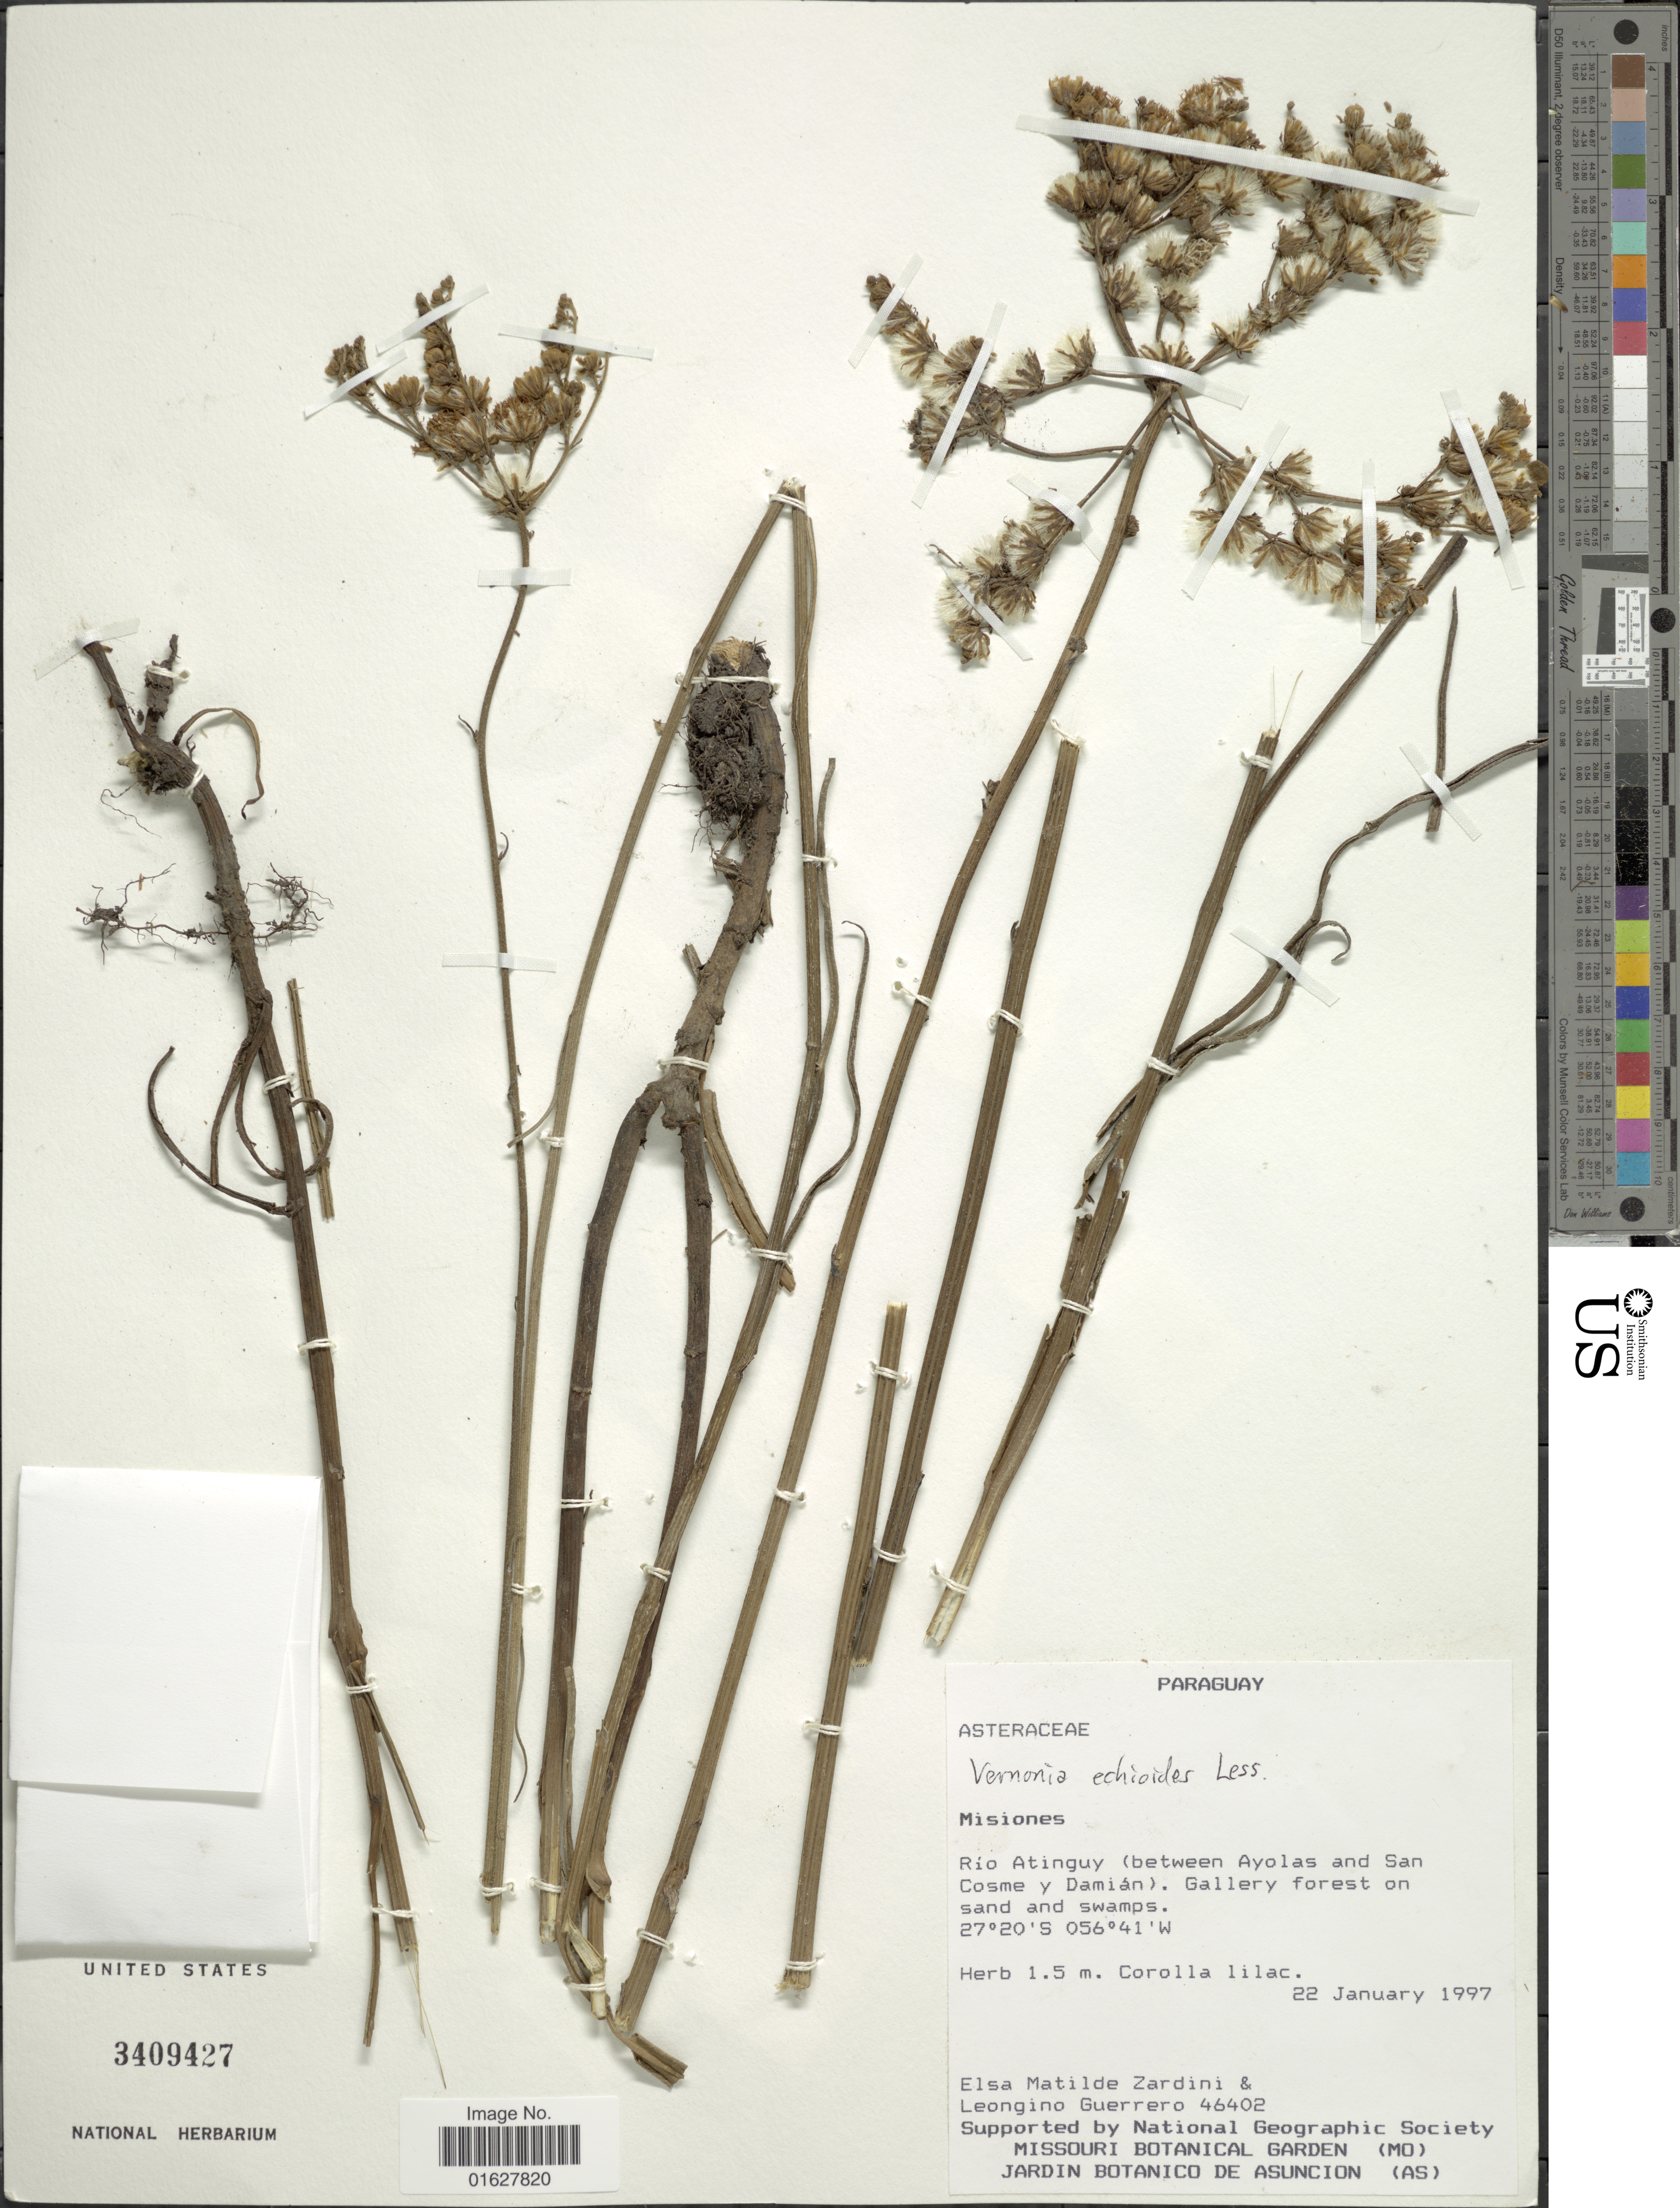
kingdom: Plantae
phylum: Tracheophyta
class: Magnoliopsida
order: Asterales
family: Asteraceae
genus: Vernonia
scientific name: Vernonia echioides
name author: Less.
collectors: E. M. Zardini & L. Guerrero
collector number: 46402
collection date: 1997-01-22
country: Paraguay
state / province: Misiones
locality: Paraguay. Misiones. Rio Atinguy (between Ayolas and San Cosme y Damian). Gallery forest on sand and swamps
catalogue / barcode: US 3409427